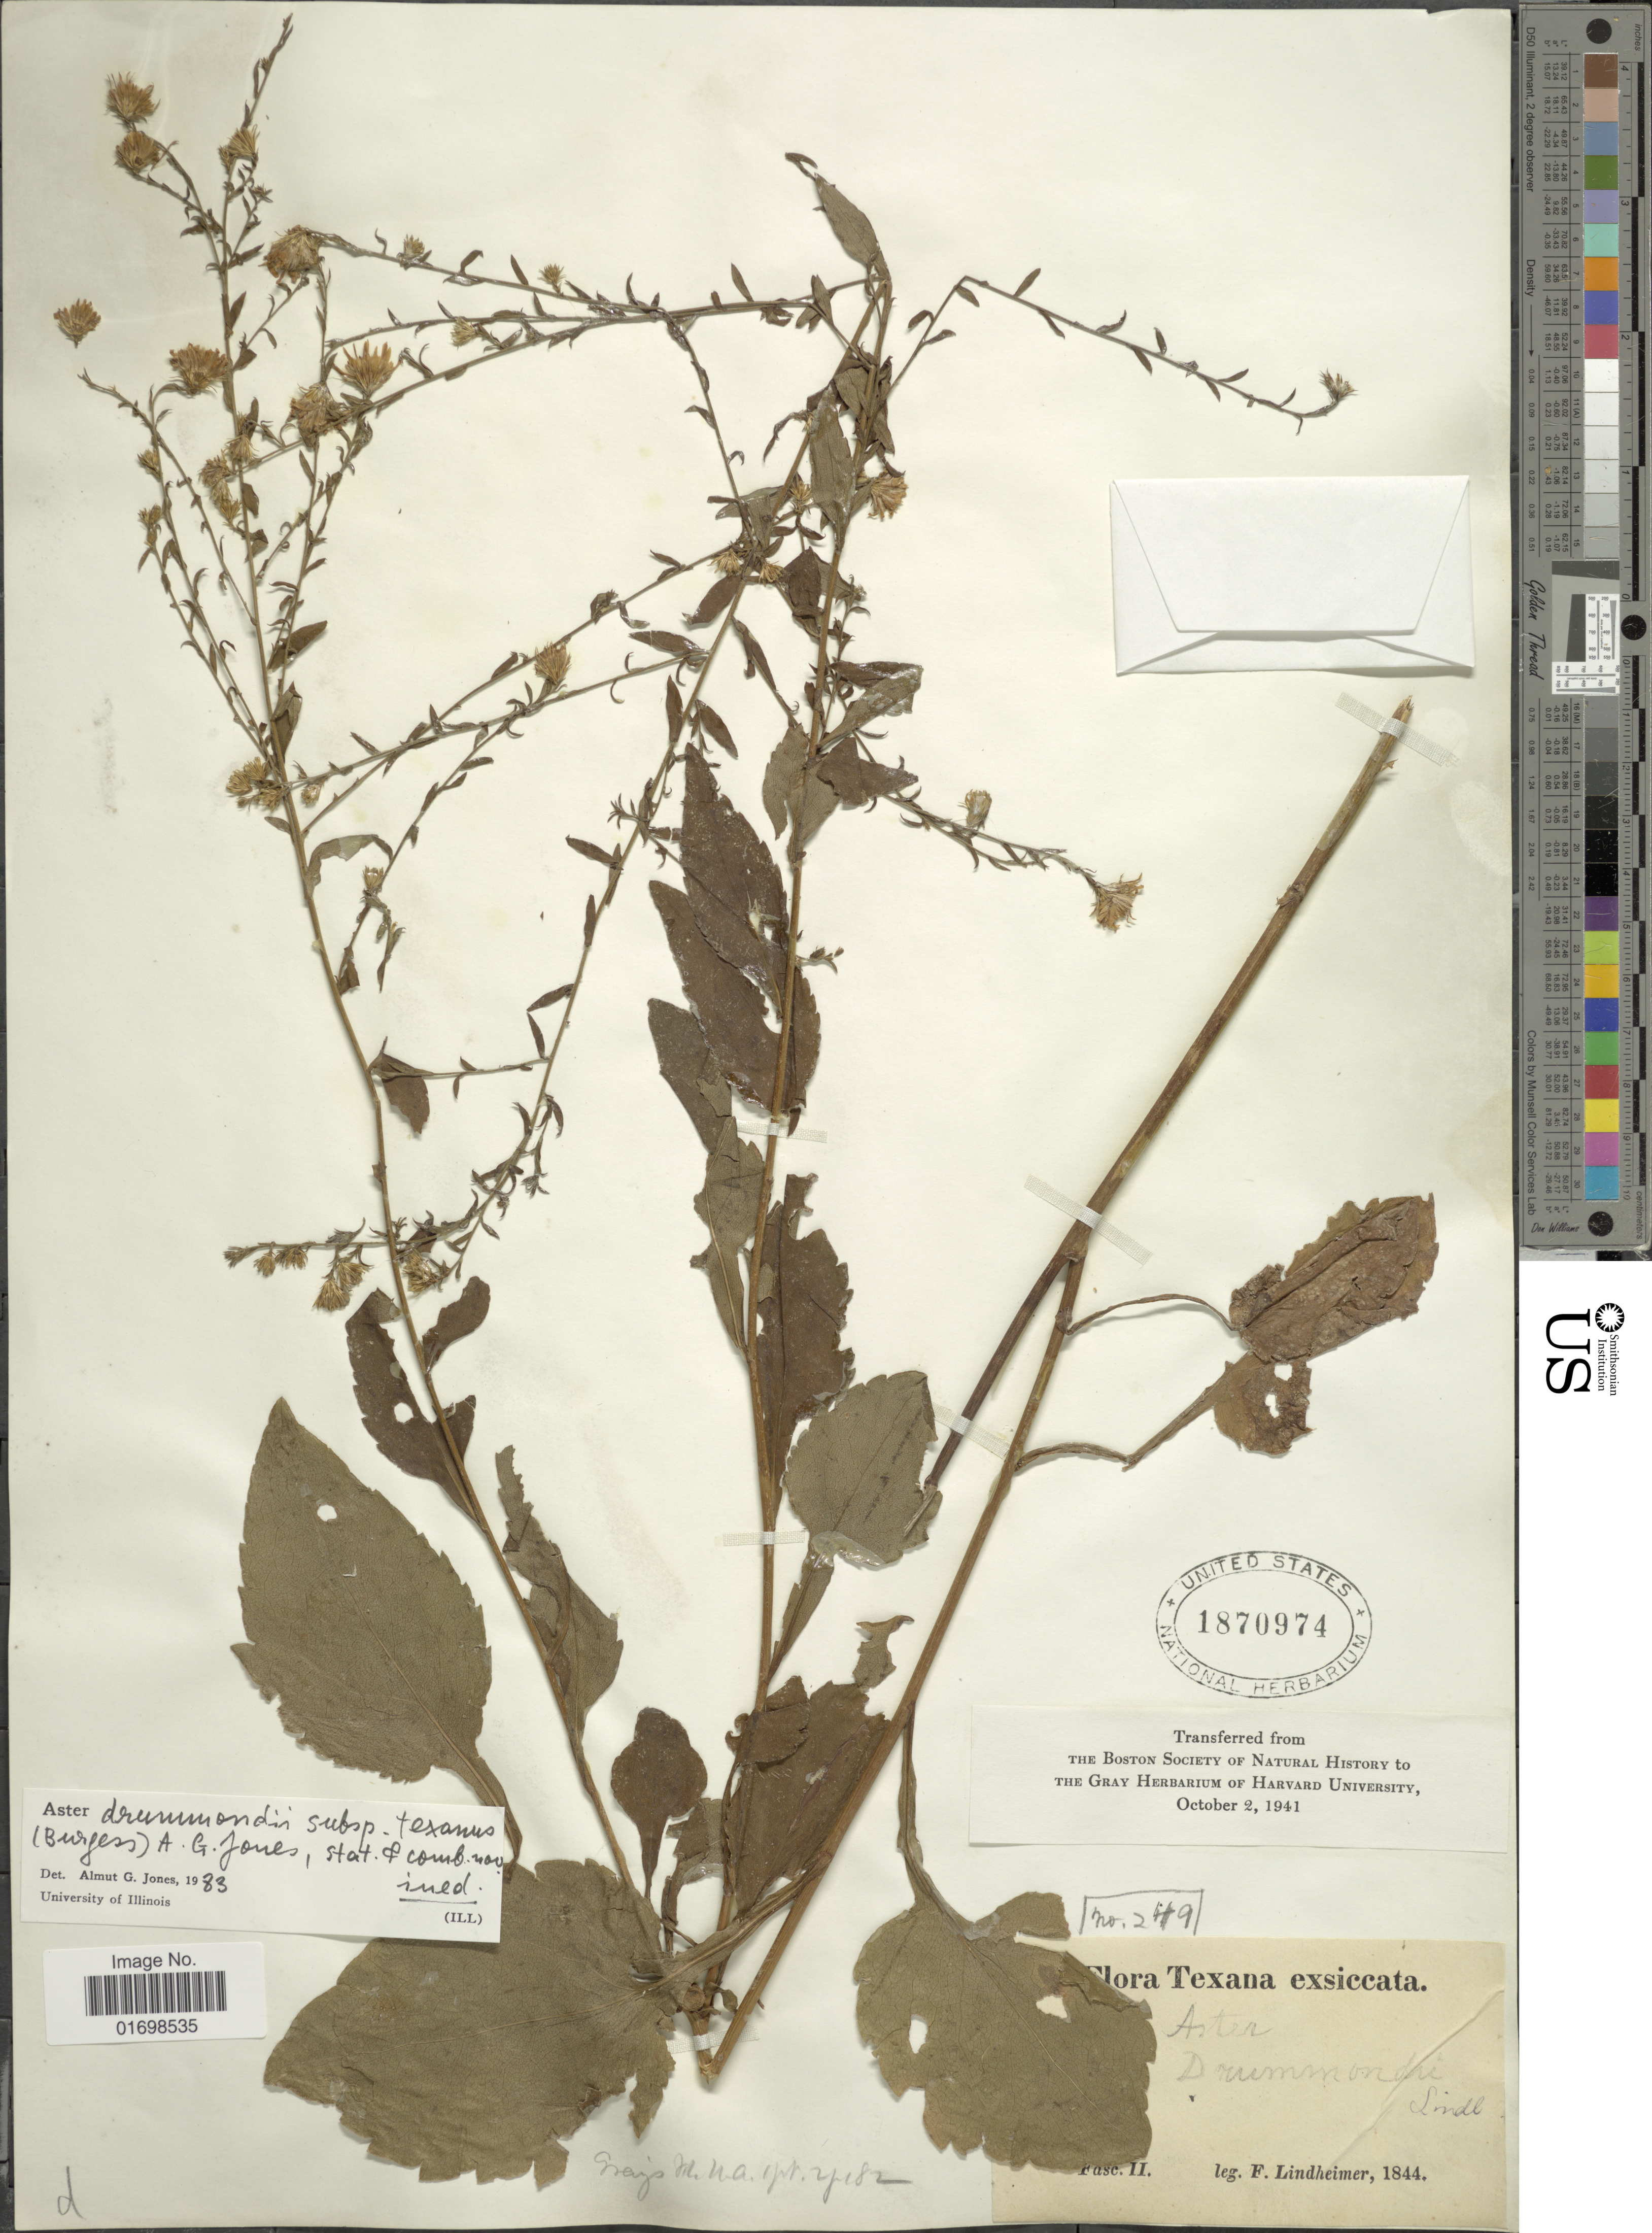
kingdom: Plantae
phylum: Tracheophyta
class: Magnoliopsida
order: Asterales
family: Asteraceae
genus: Symphyotrichum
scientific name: Symphyotrichum drummondii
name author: (Lindl.) G.L. Nesom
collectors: F. Lindheimer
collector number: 249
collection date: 1844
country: United States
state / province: Texas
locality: Texana.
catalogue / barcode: US 1870974